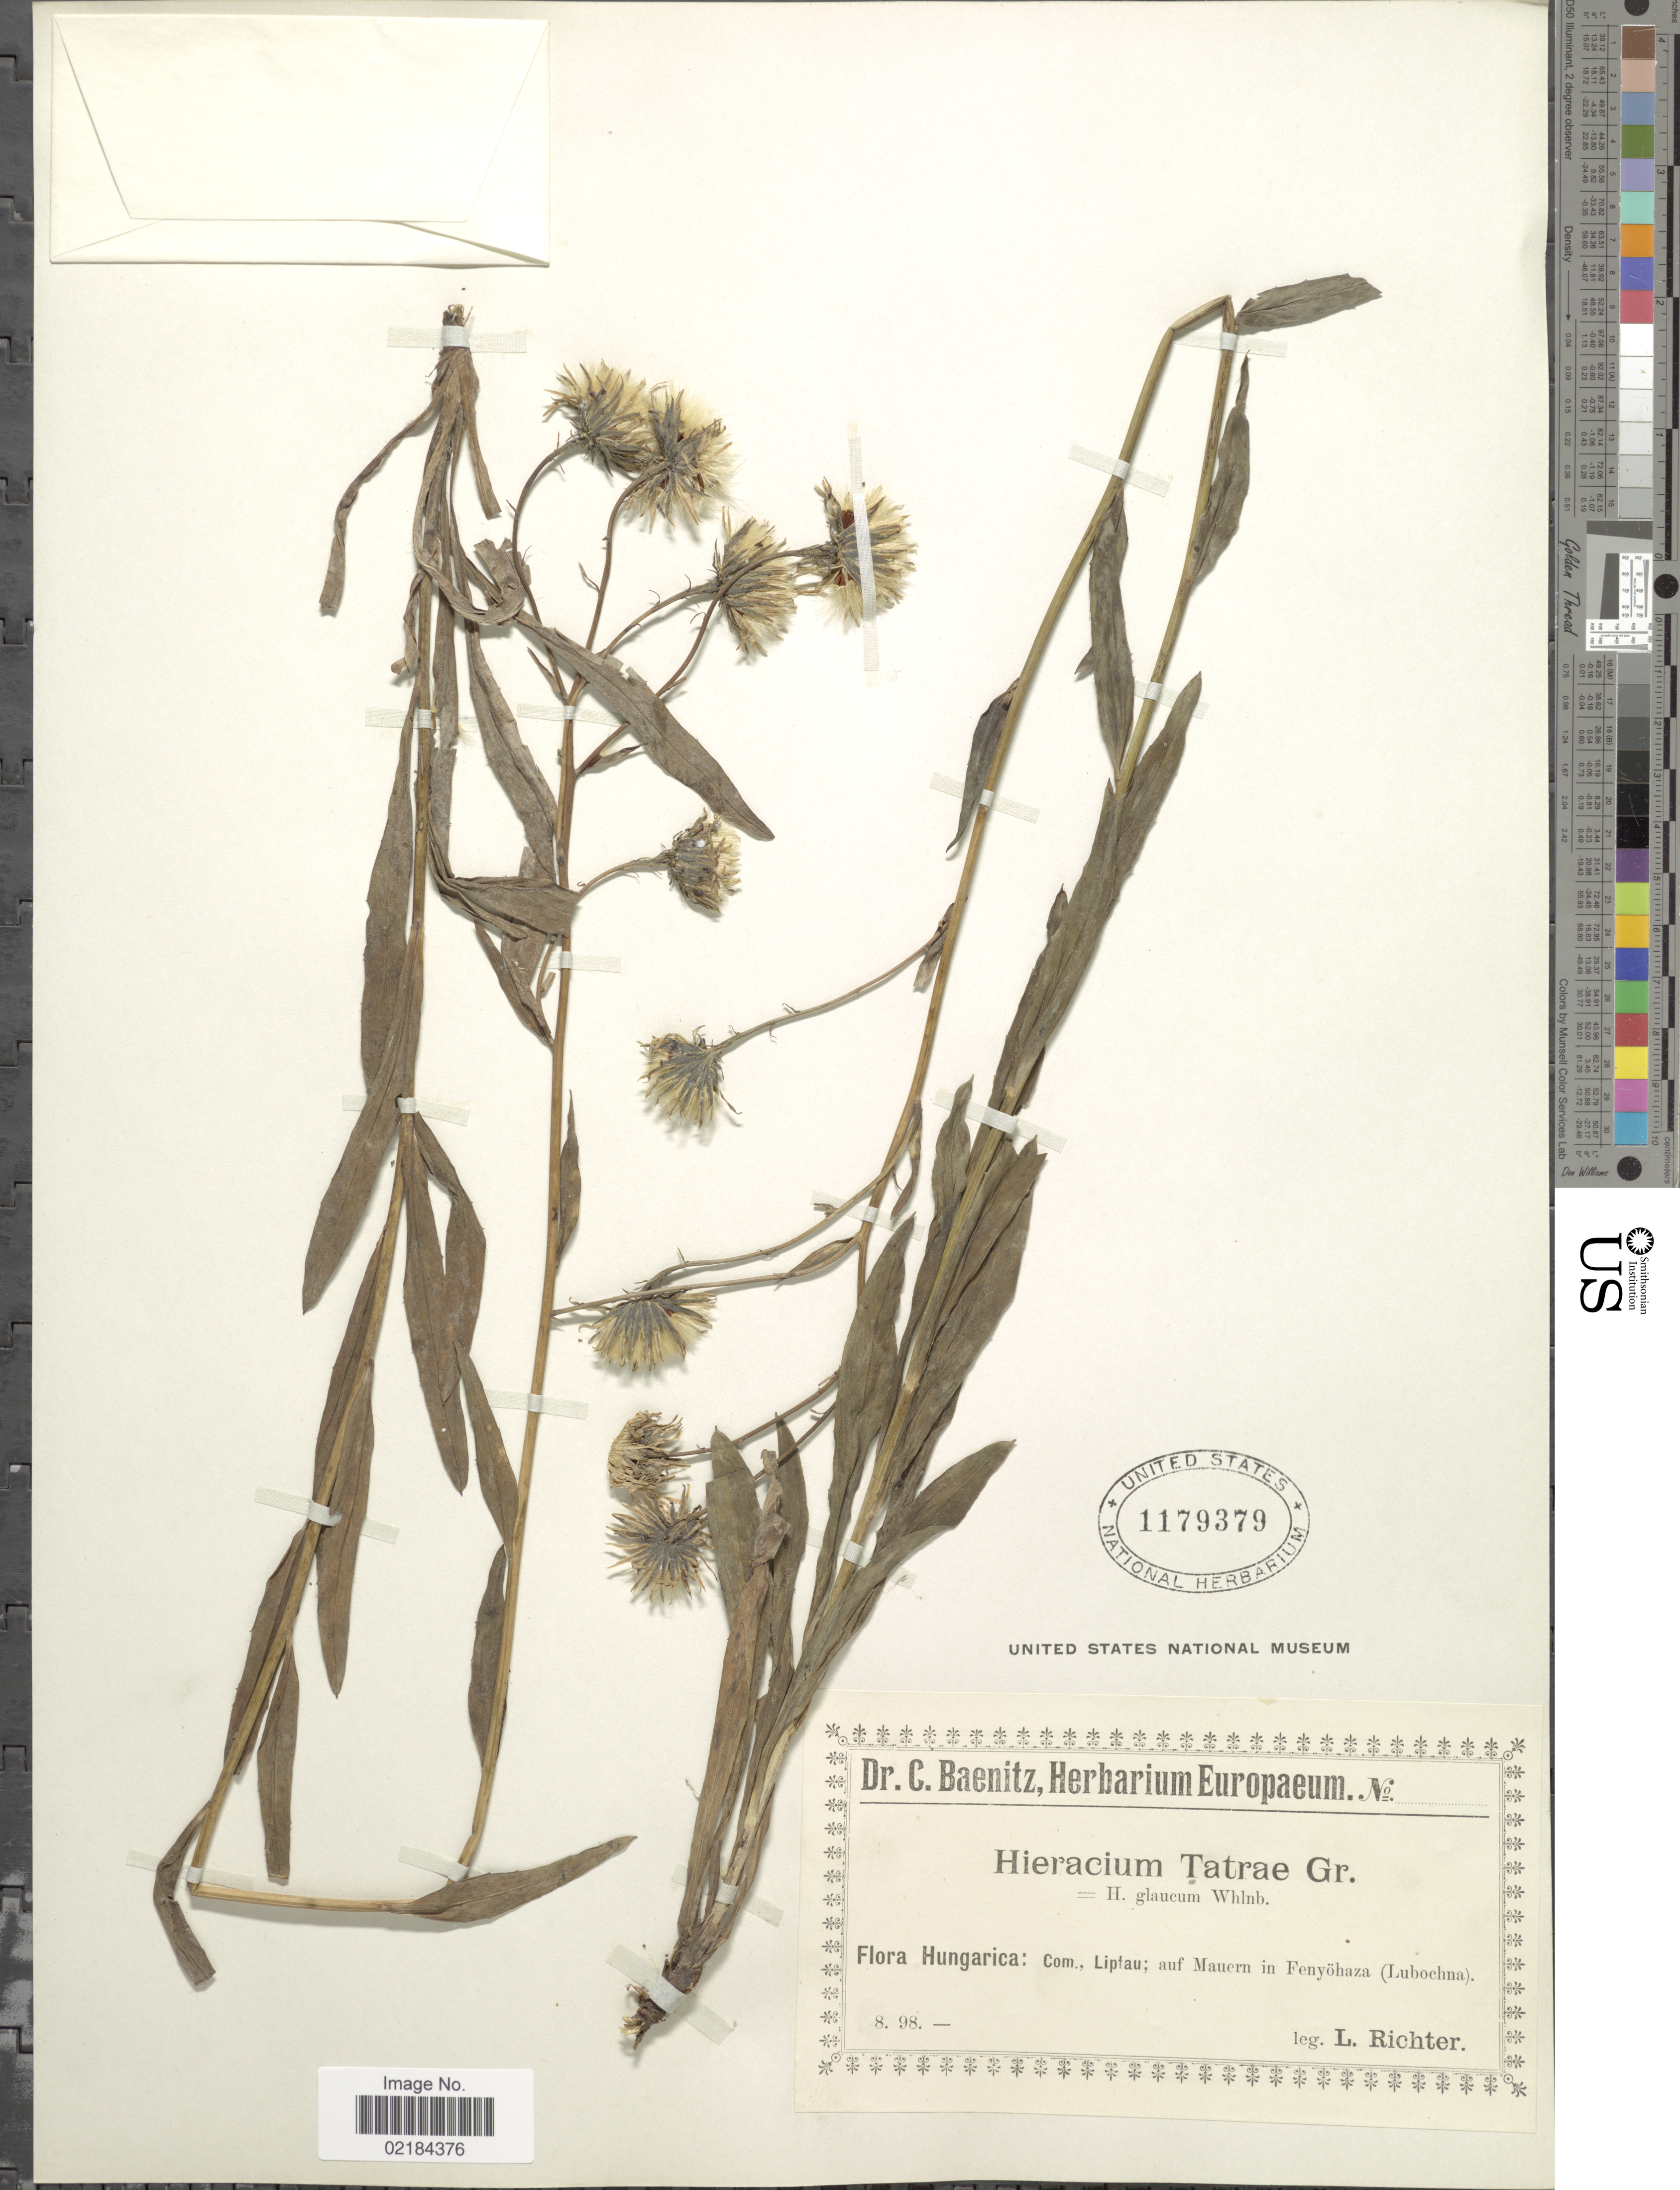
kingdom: Plantae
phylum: Tracheophyta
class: Magnoliopsida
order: Asterales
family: Asteraceae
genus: Hieracium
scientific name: Hieracium bupleuroides subsp. glaberrimum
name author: (Spreng.) Fr.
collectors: P. Richer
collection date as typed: Transcribed d/m/y: /8/98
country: Hungary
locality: Hungarica: Com., Liptau; auf Mauern in Fenyohaza (Lubochna).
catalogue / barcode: US 1179379